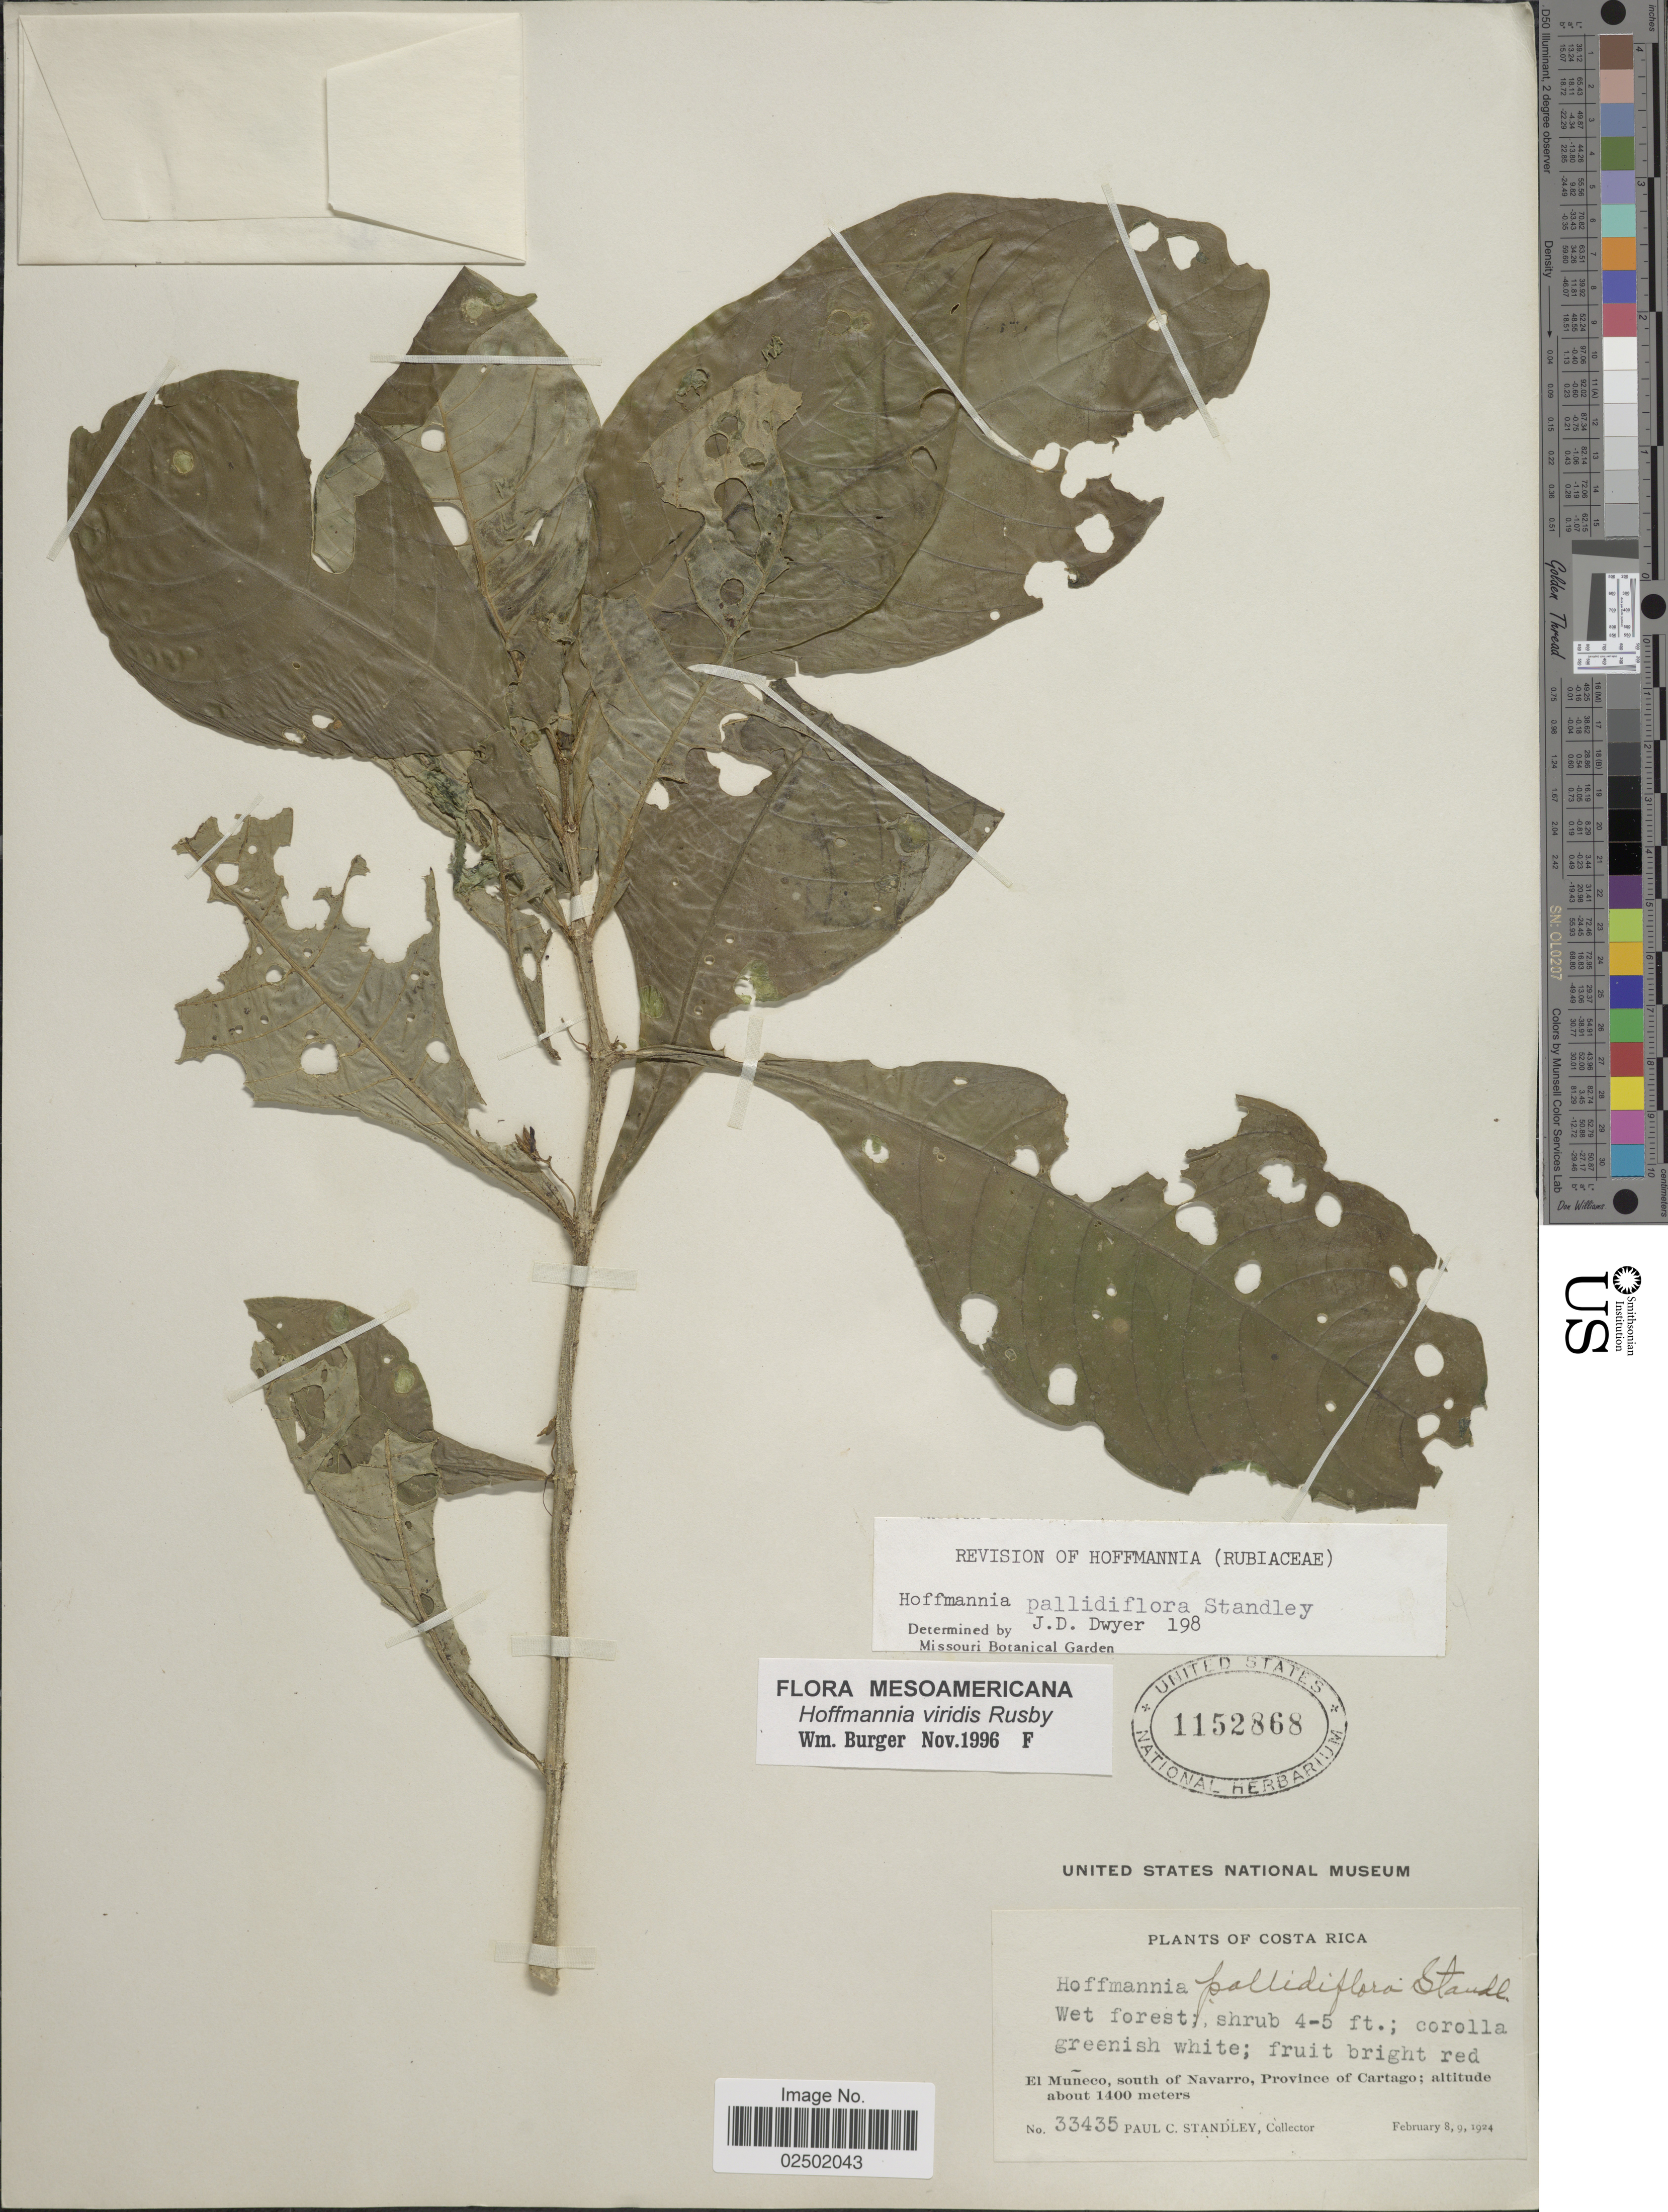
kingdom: Plantae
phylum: Tracheophyta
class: Magnoliopsida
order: Gentianales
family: Rubiaceae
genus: Hoffmannia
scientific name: Hoffmannia viridis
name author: Rusby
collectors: P. C. Standley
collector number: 33435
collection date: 1924-02-08/1924-02-09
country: Costa Rica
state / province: Cartago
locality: El Muneco, south of Navarro,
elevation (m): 1400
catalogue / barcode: US 1152868